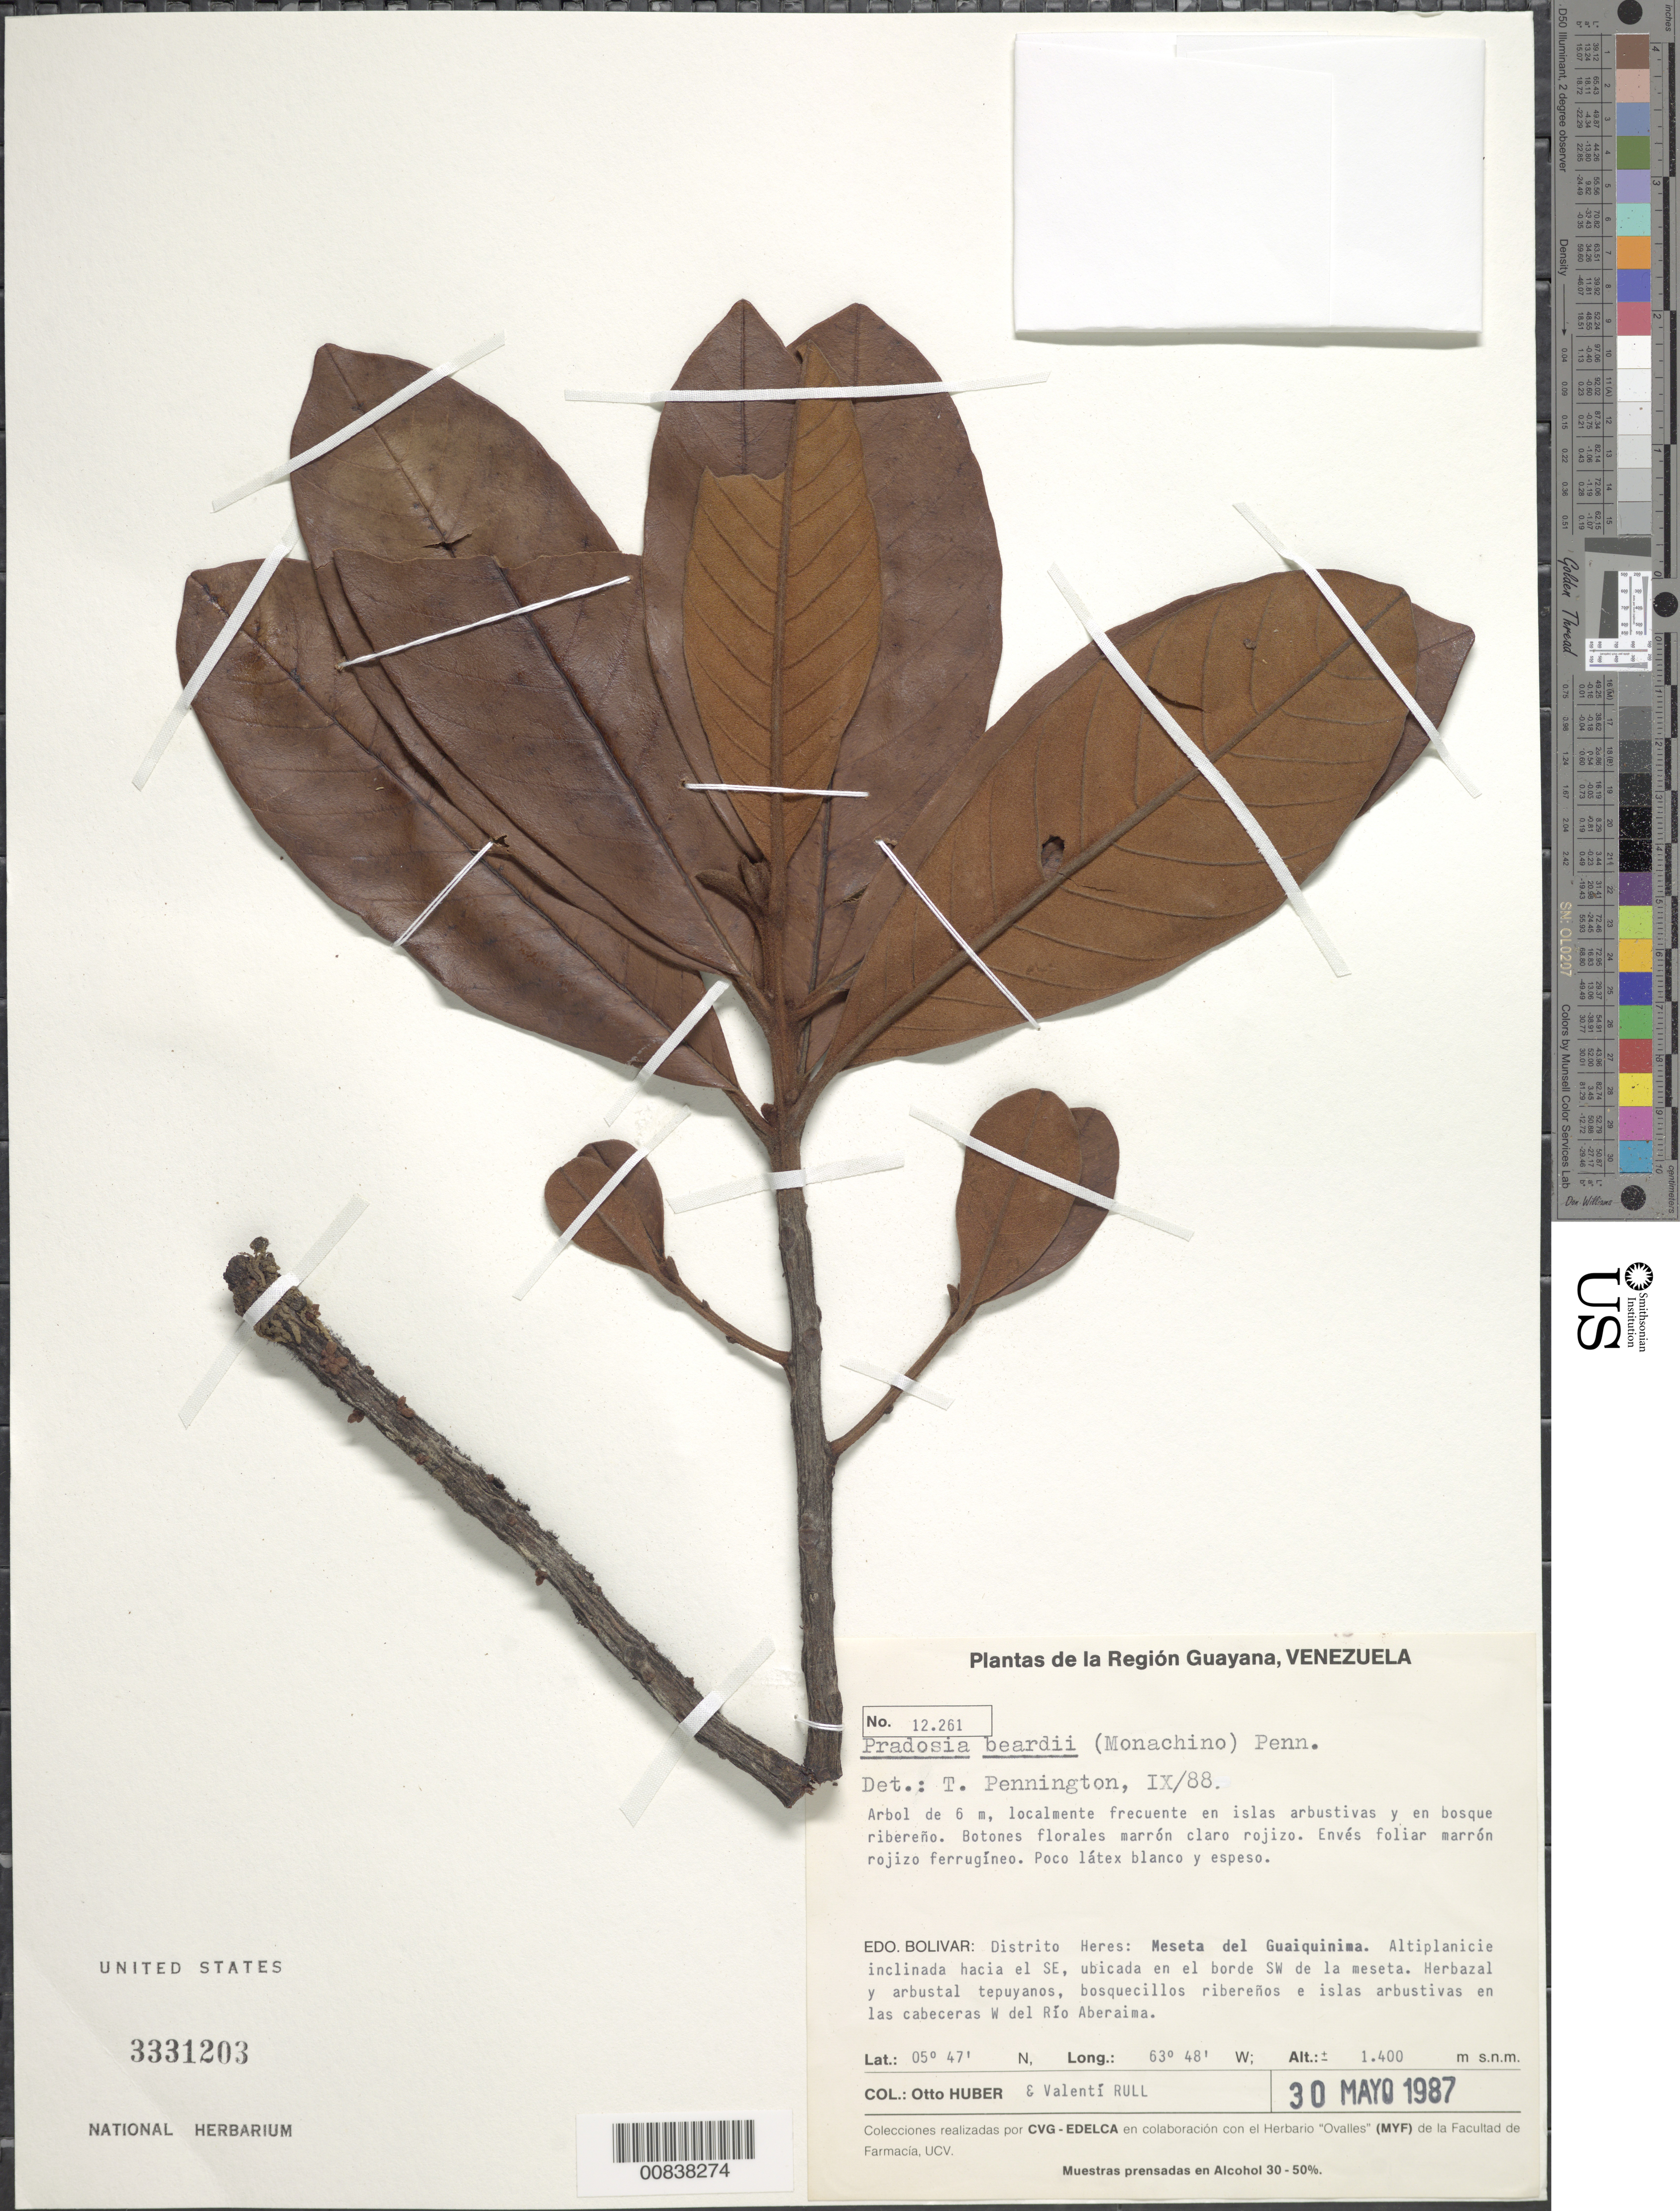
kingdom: Plantae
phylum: Tracheophyta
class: Magnoliopsida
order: Ericales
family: Sapotaceae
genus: Pradosia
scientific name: Pradosia beardii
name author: (Monach.) T.D. Penn.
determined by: Pennington, T. D., (K)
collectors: O. Huber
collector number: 12261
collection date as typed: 30-May-87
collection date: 1987-05-30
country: Venezuela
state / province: Bolívar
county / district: Heres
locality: Meseta del Guaiquinima, W of Río Aberiama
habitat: En islas arbustivas y en bosque ribereno; altiplanicie inclinada hacia el SE, ubicada en el borde SW de la meseta. Herbazal y arbustal tepuyanos,…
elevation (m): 1400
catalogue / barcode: US 3331203